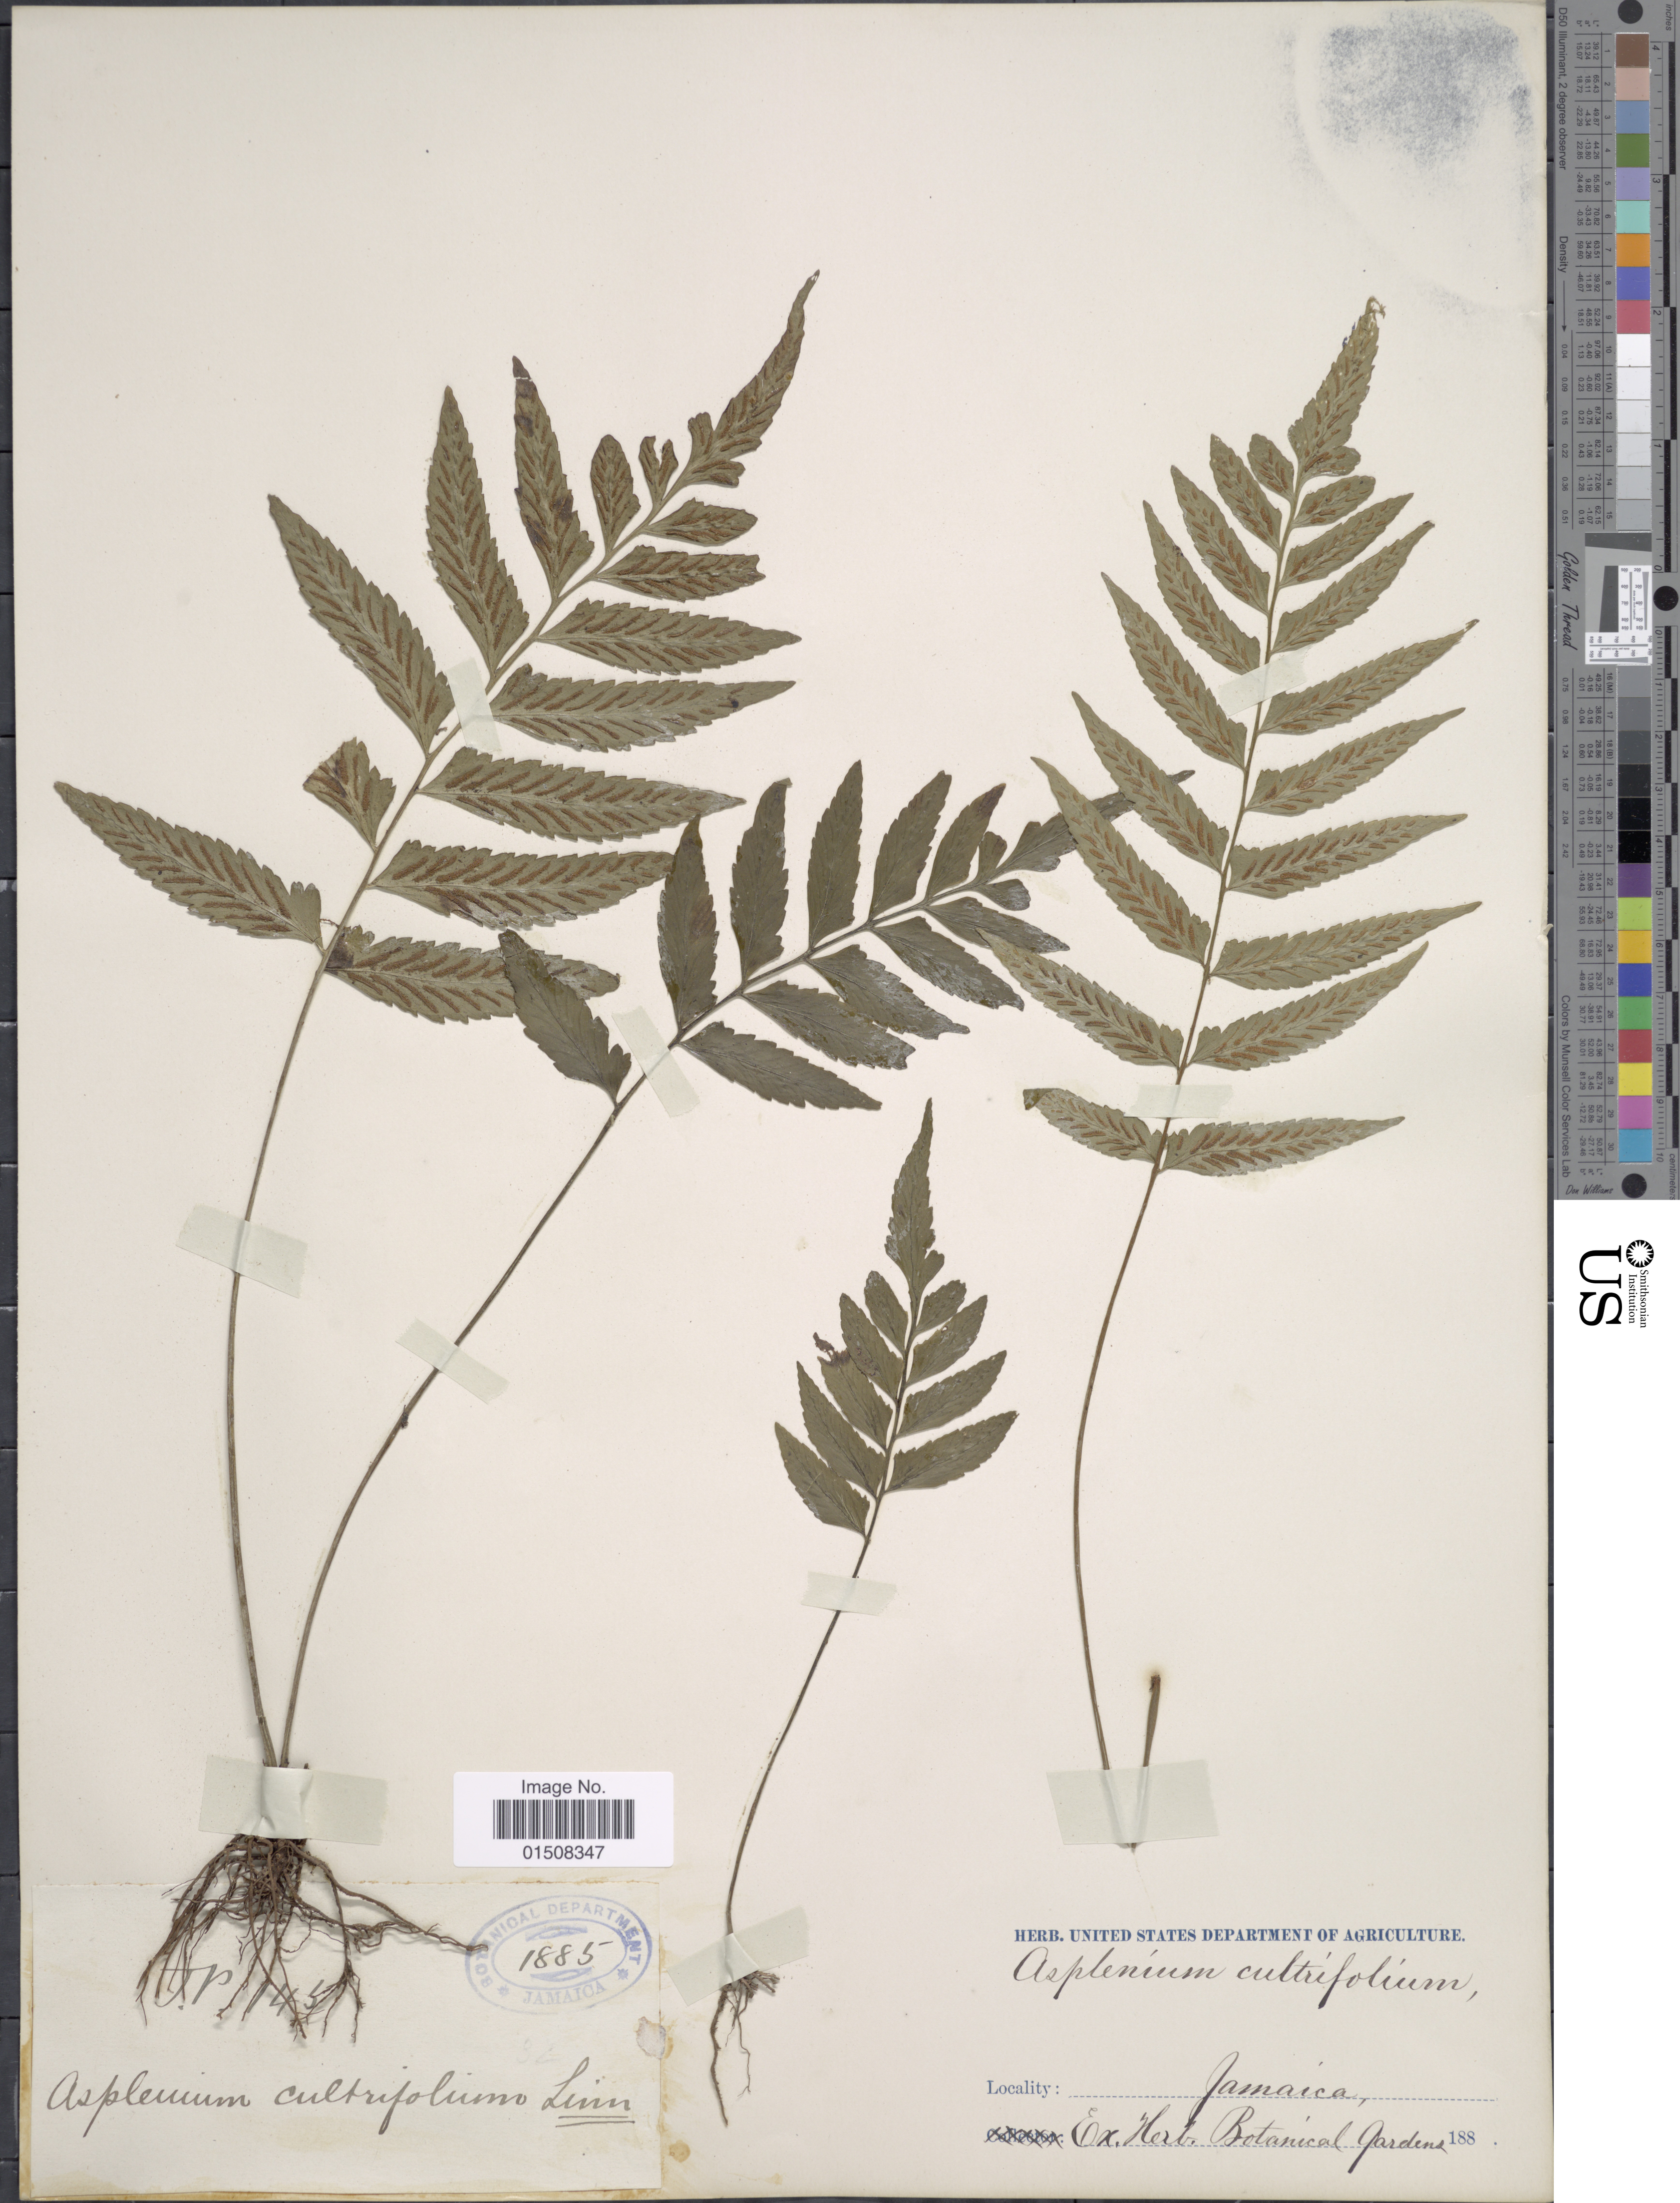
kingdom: Plantae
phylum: Tracheophyta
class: Polypodiopsida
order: Polypodiales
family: Aspleniaceae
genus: Asplenium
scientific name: Asplenium abscissum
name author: Willd.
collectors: J. P.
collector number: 145*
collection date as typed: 188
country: Jamaica